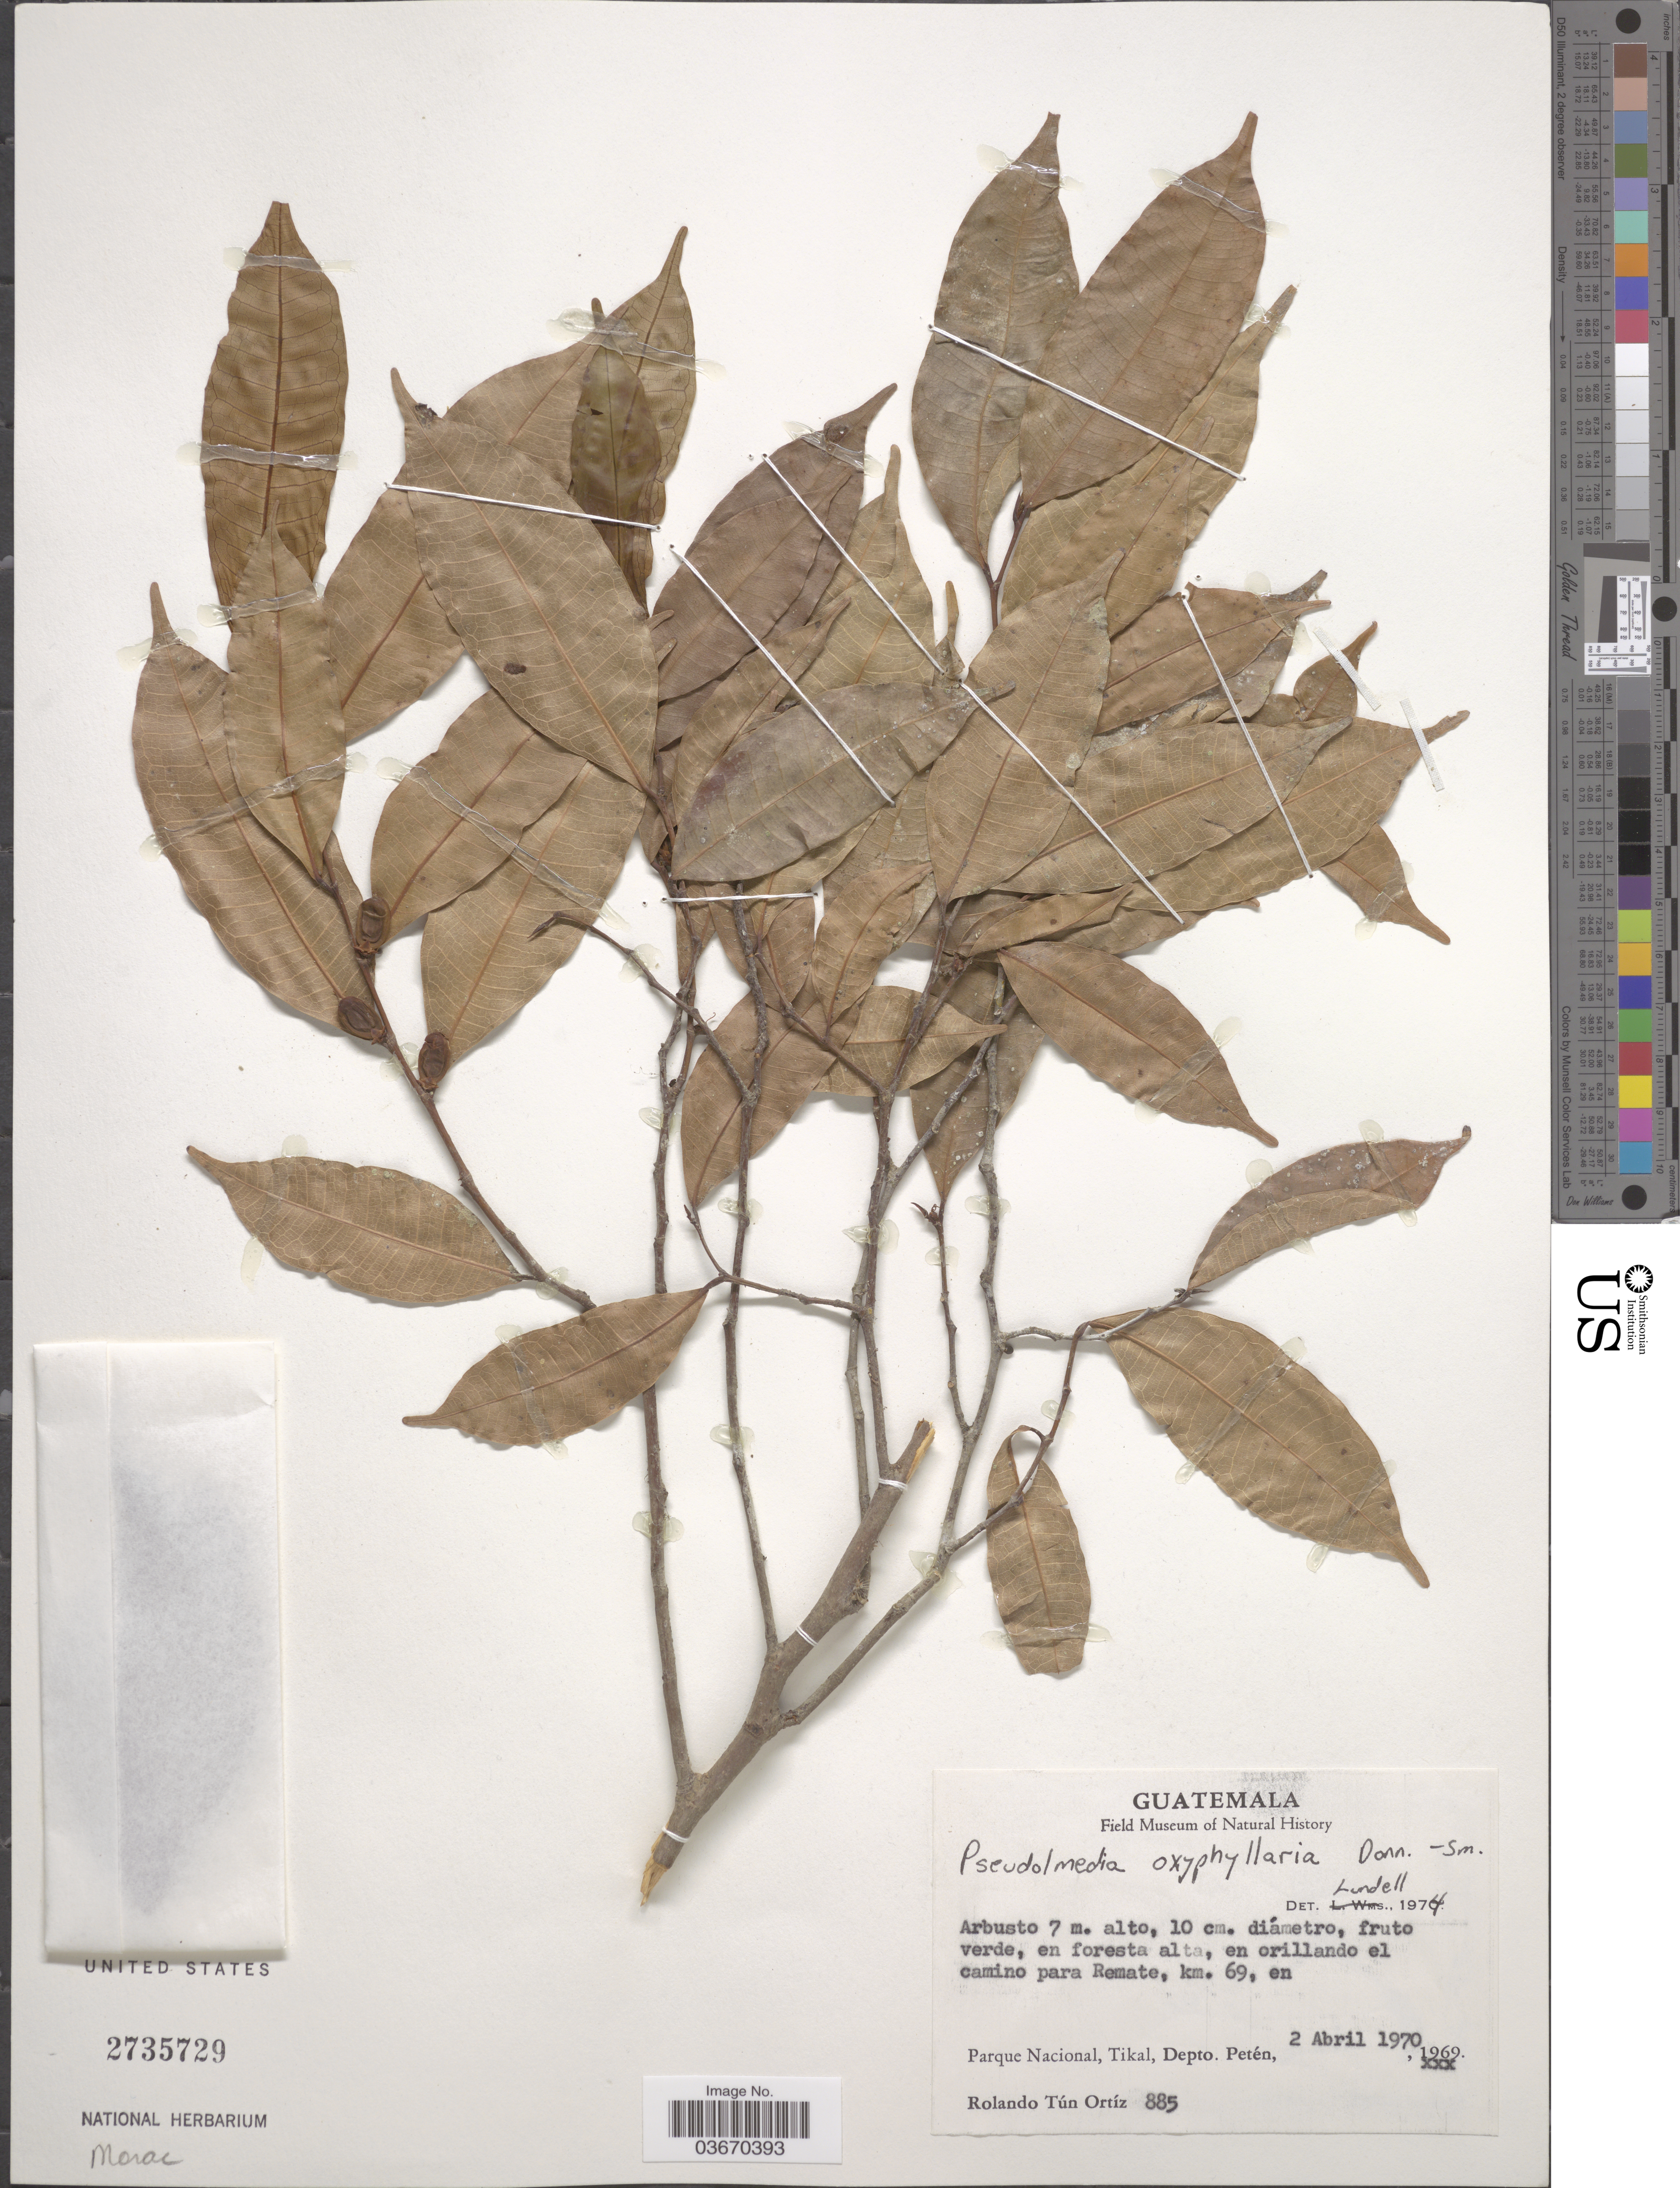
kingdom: Plantae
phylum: Tracheophyta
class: Magnoliopsida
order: Rosales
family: Moraceae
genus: Pseudolmedia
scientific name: Pseudolmedia oxyphyllaria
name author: Donn. Sm.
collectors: R. Ortiz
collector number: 885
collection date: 1970-04-02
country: Guatemala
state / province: El Peten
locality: En orillando el camino para Remate, km. 69, en Parque Nacional, Tikal, Depto. Petén.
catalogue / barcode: US 2735729